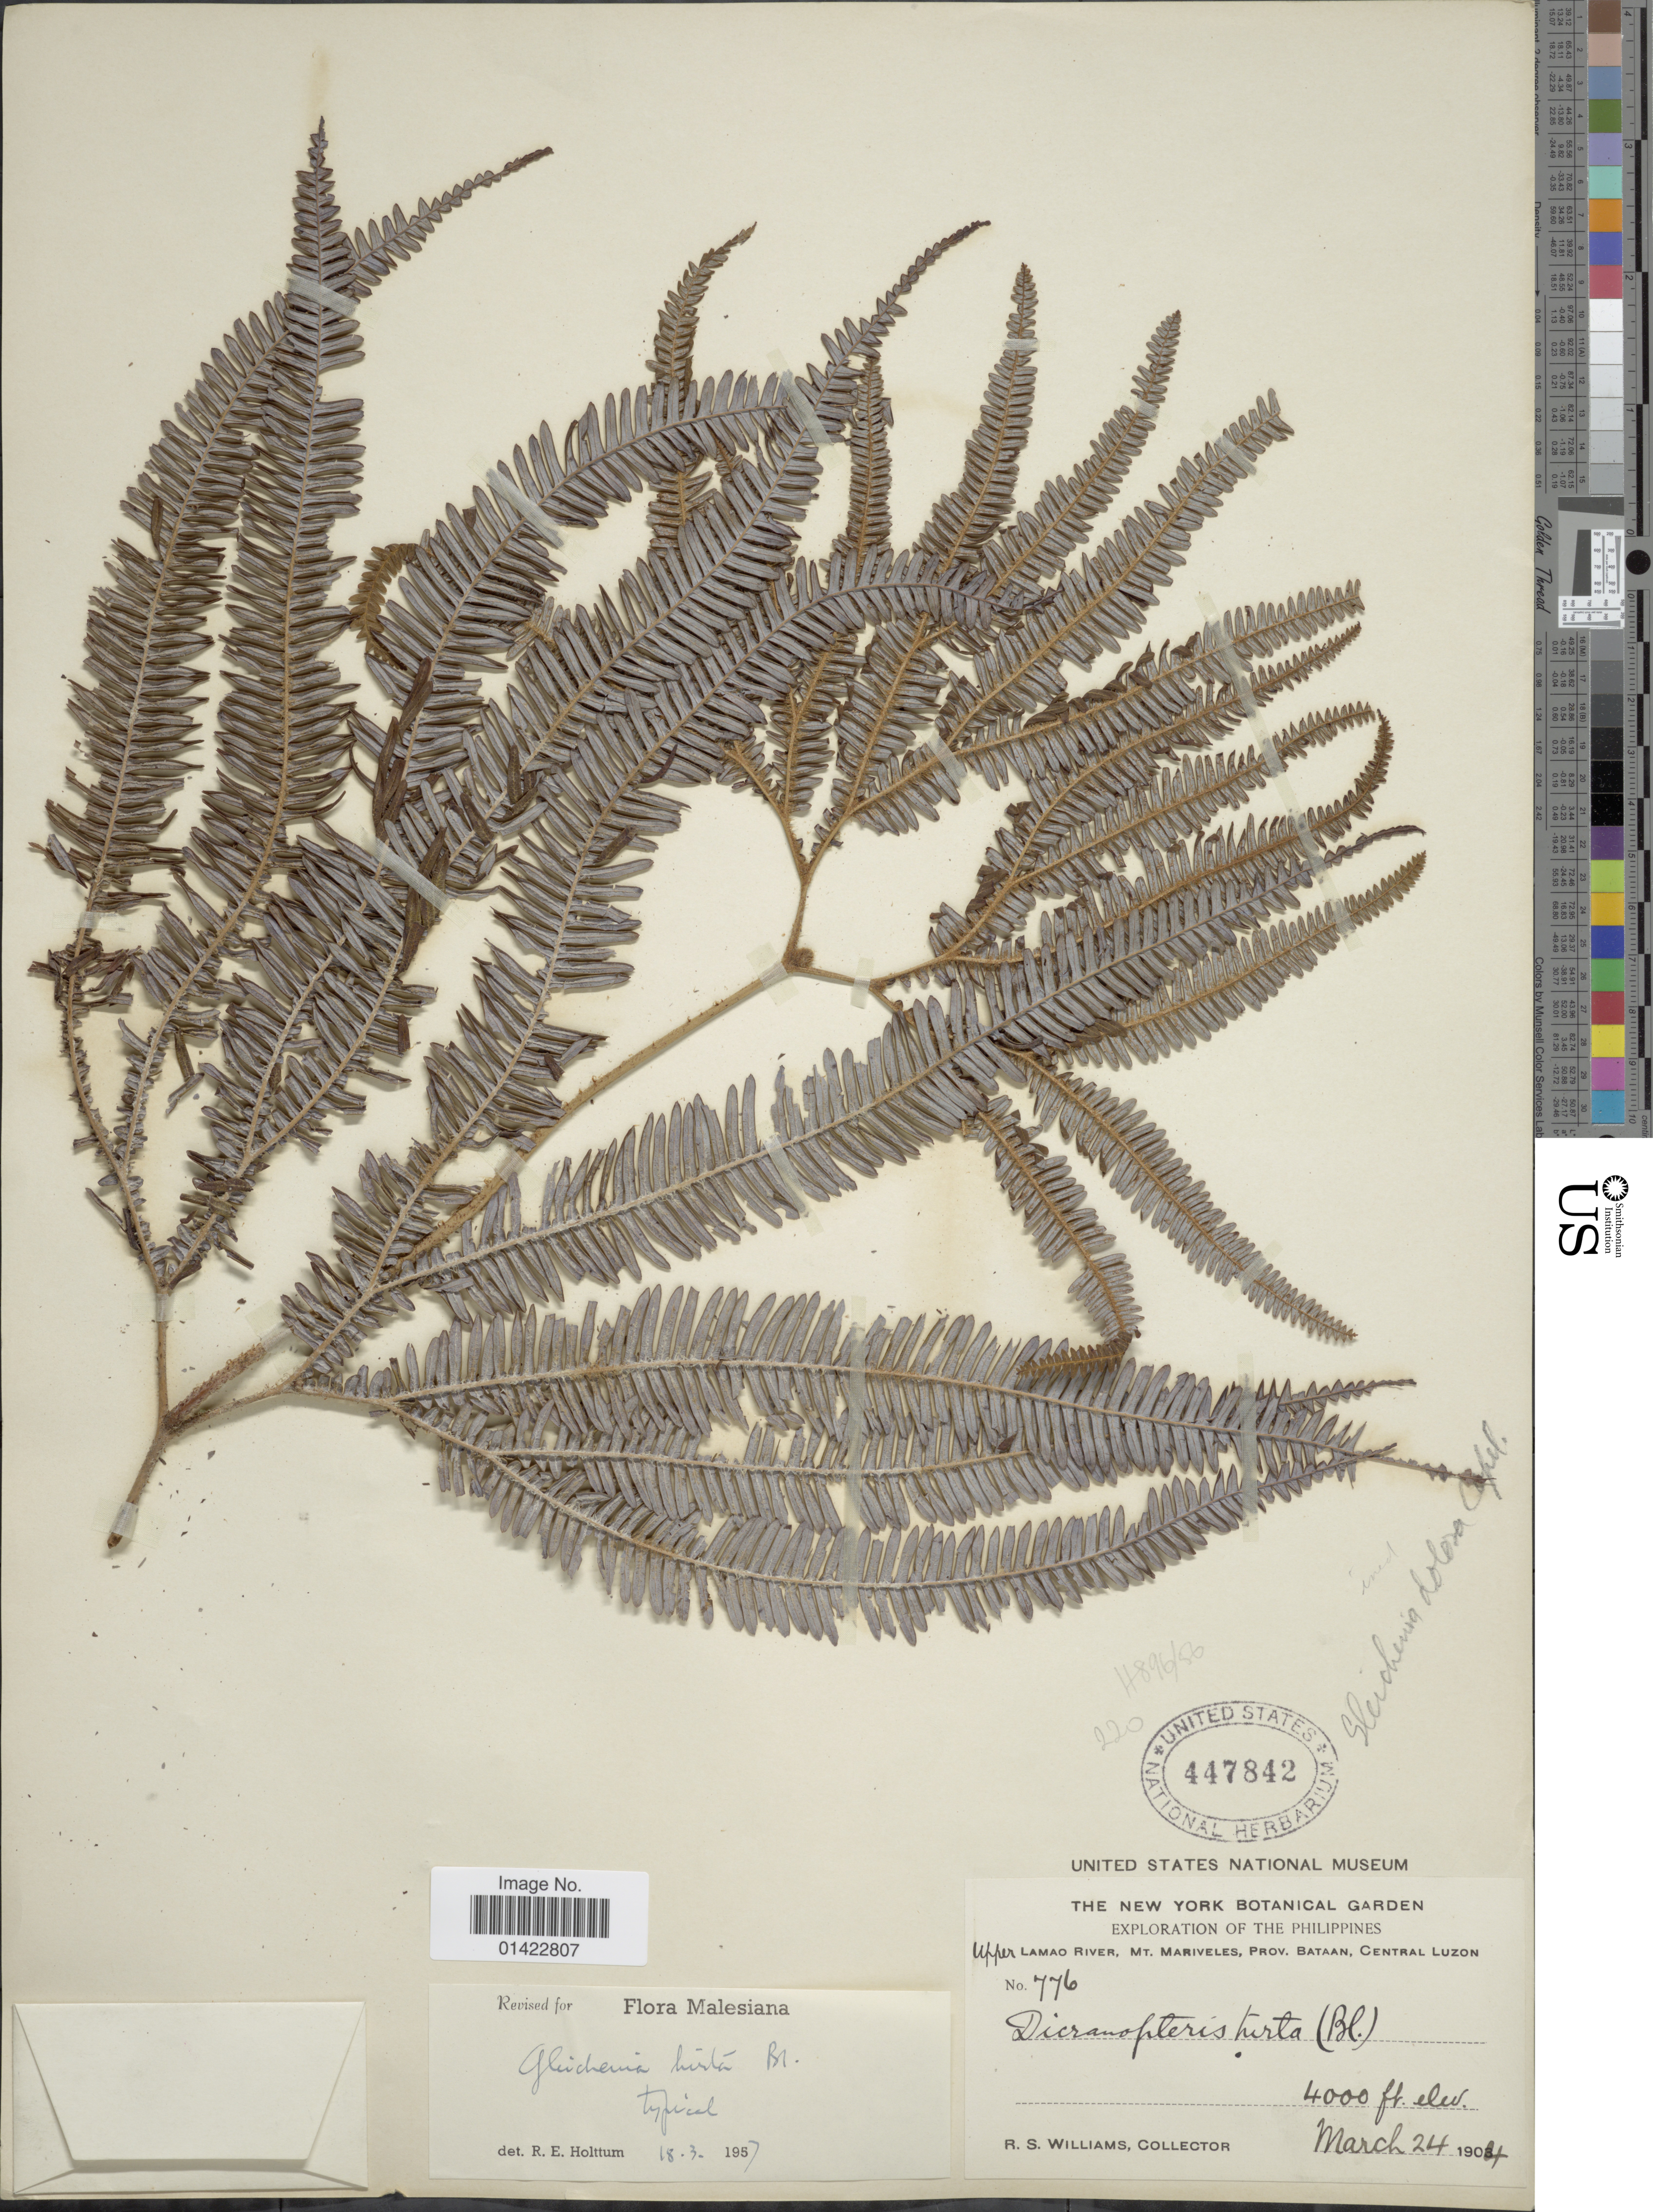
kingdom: Plantae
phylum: Tracheophyta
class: Polypodiopsida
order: Gleicheniales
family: Gleicheniaceae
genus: Sticherus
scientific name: Sticherus hirtus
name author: (Blume) Ching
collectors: R. S. Williams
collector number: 776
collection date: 1904-03-24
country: Philippines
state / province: Central Luzon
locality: Upper Lamao River,Mt. Mariveles, Prov. Bataan.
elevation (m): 1219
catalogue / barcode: US 447842